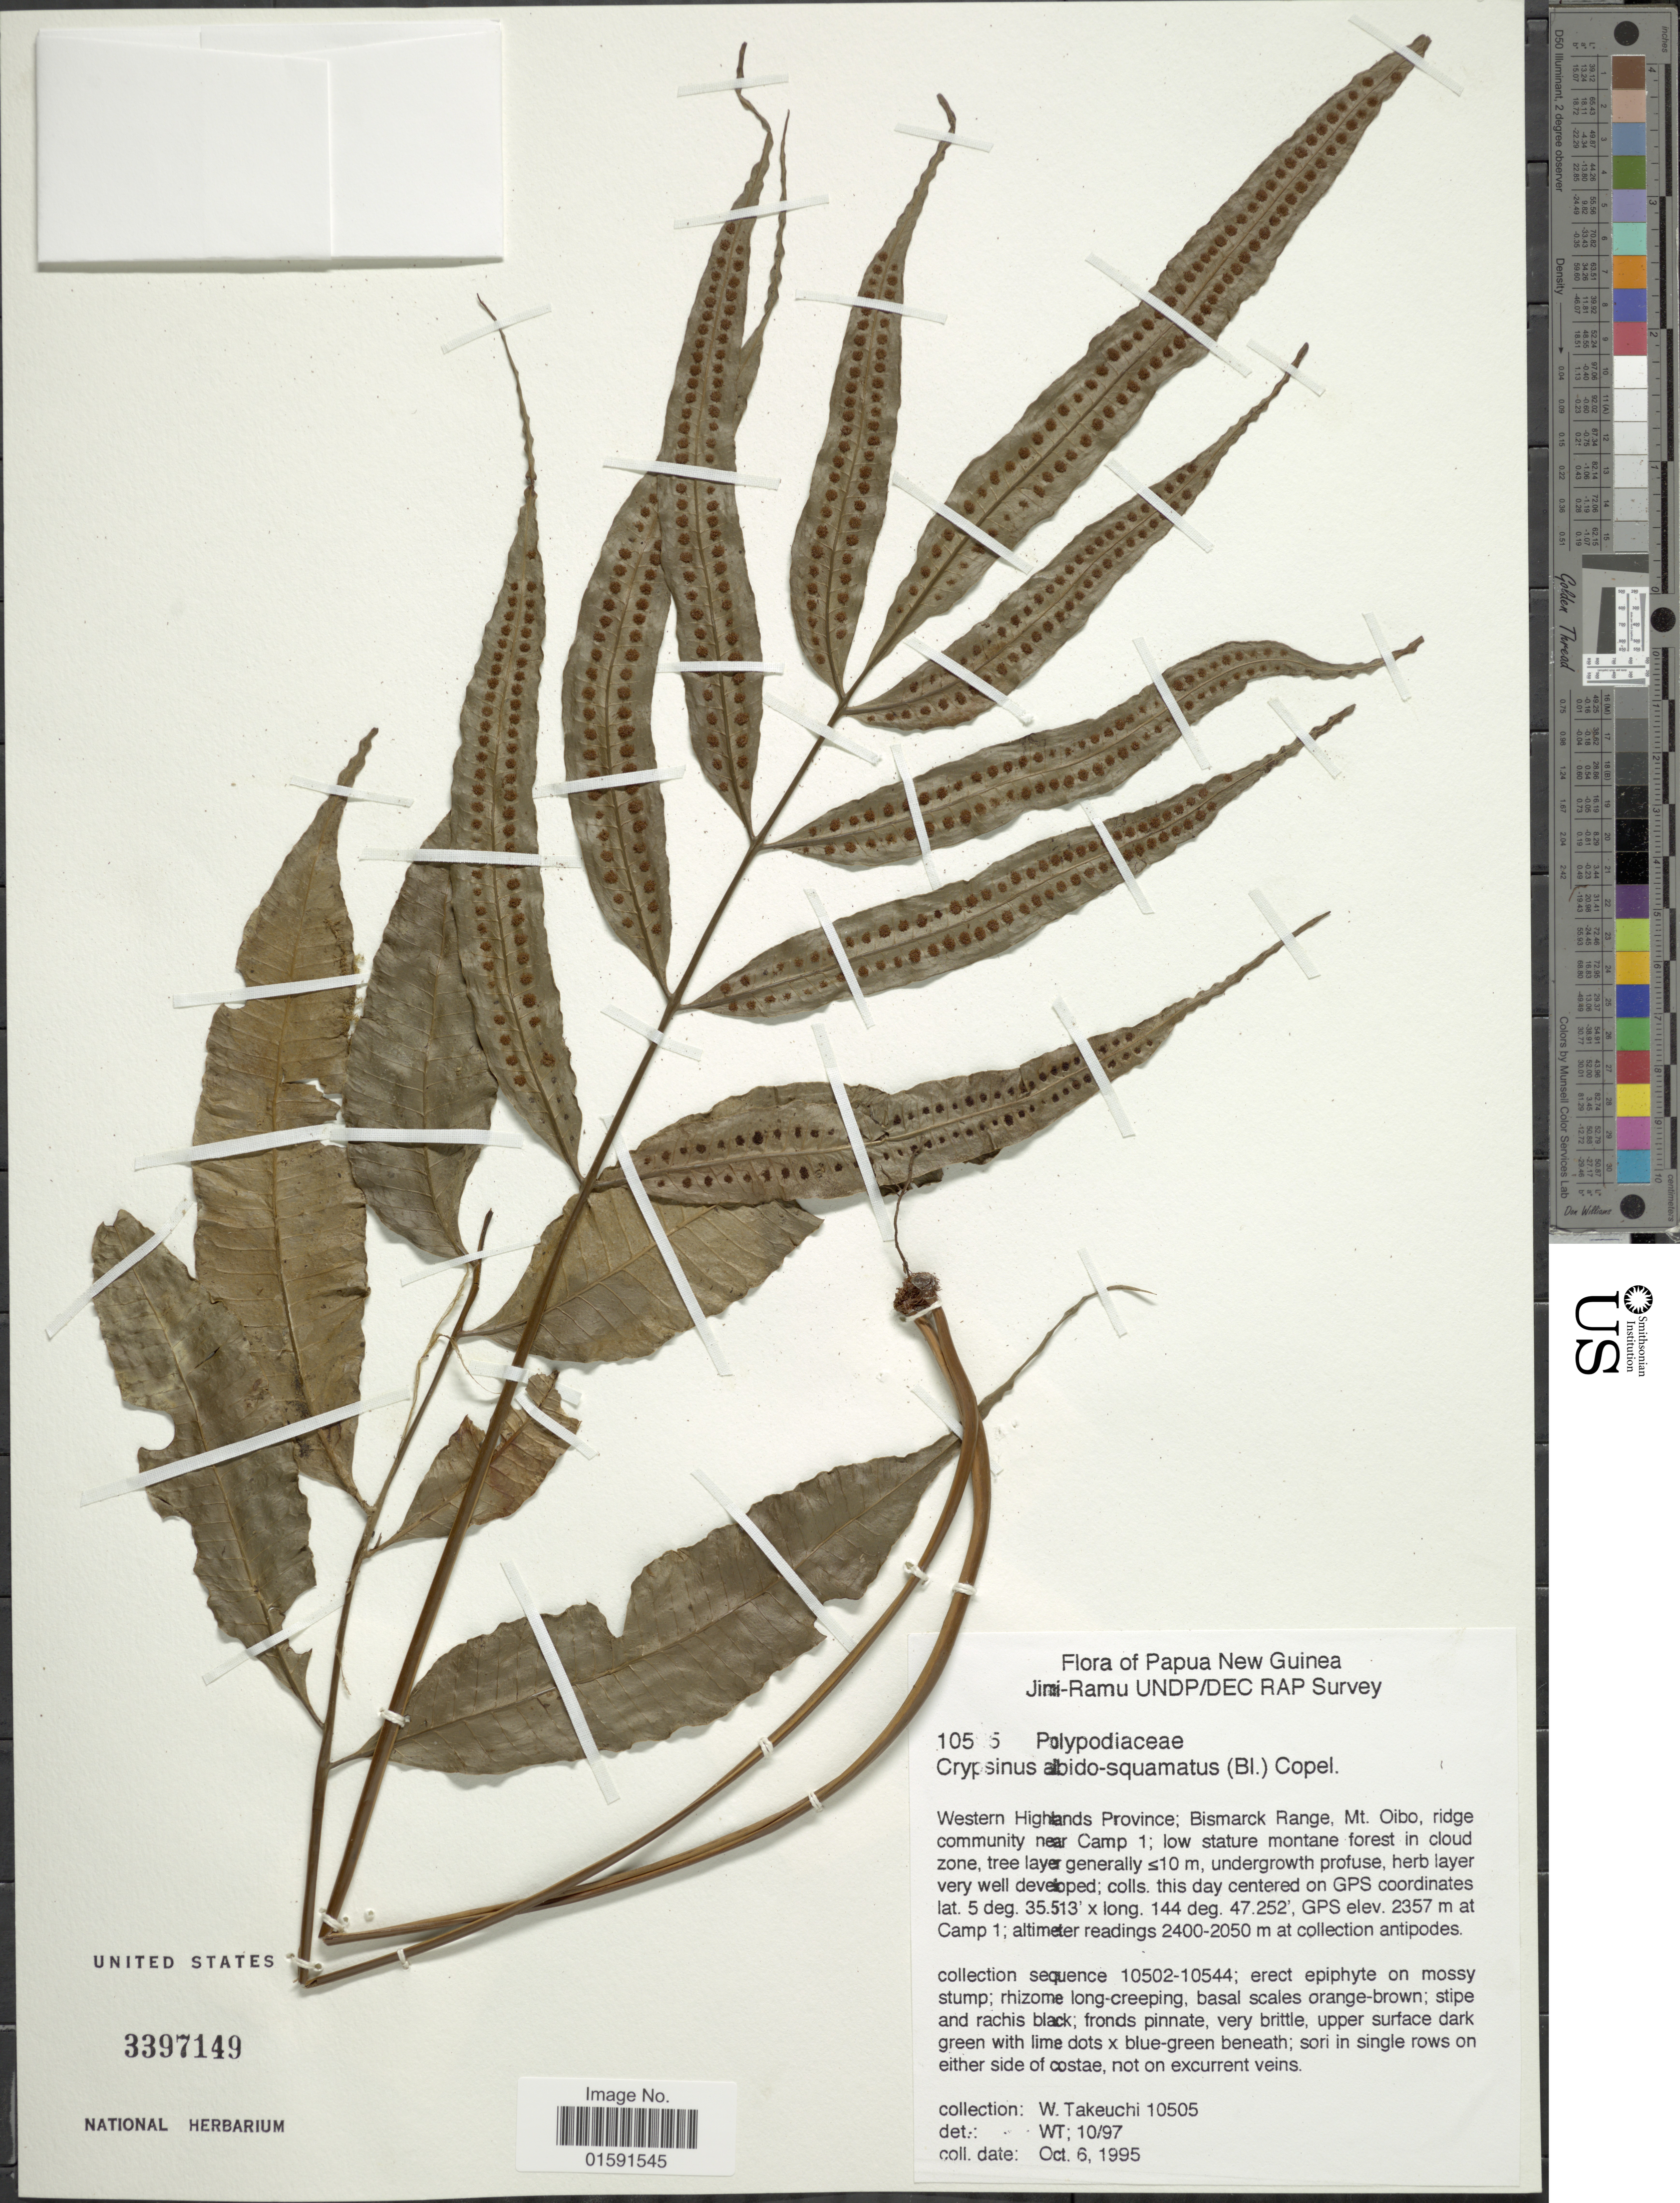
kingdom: Plantae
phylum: Tracheophyta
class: Polypodiopsida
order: Polypodiales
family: Polypodiaceae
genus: Selliguea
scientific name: Selliguea albidosquamata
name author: (Blume) Parris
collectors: W. Takeuchi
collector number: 10505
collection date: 1995-10-06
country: Papua New Guinea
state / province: Western Highlands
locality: Bismarck Range, Mt. Oibo, ridge community near Camp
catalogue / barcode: US 3397149